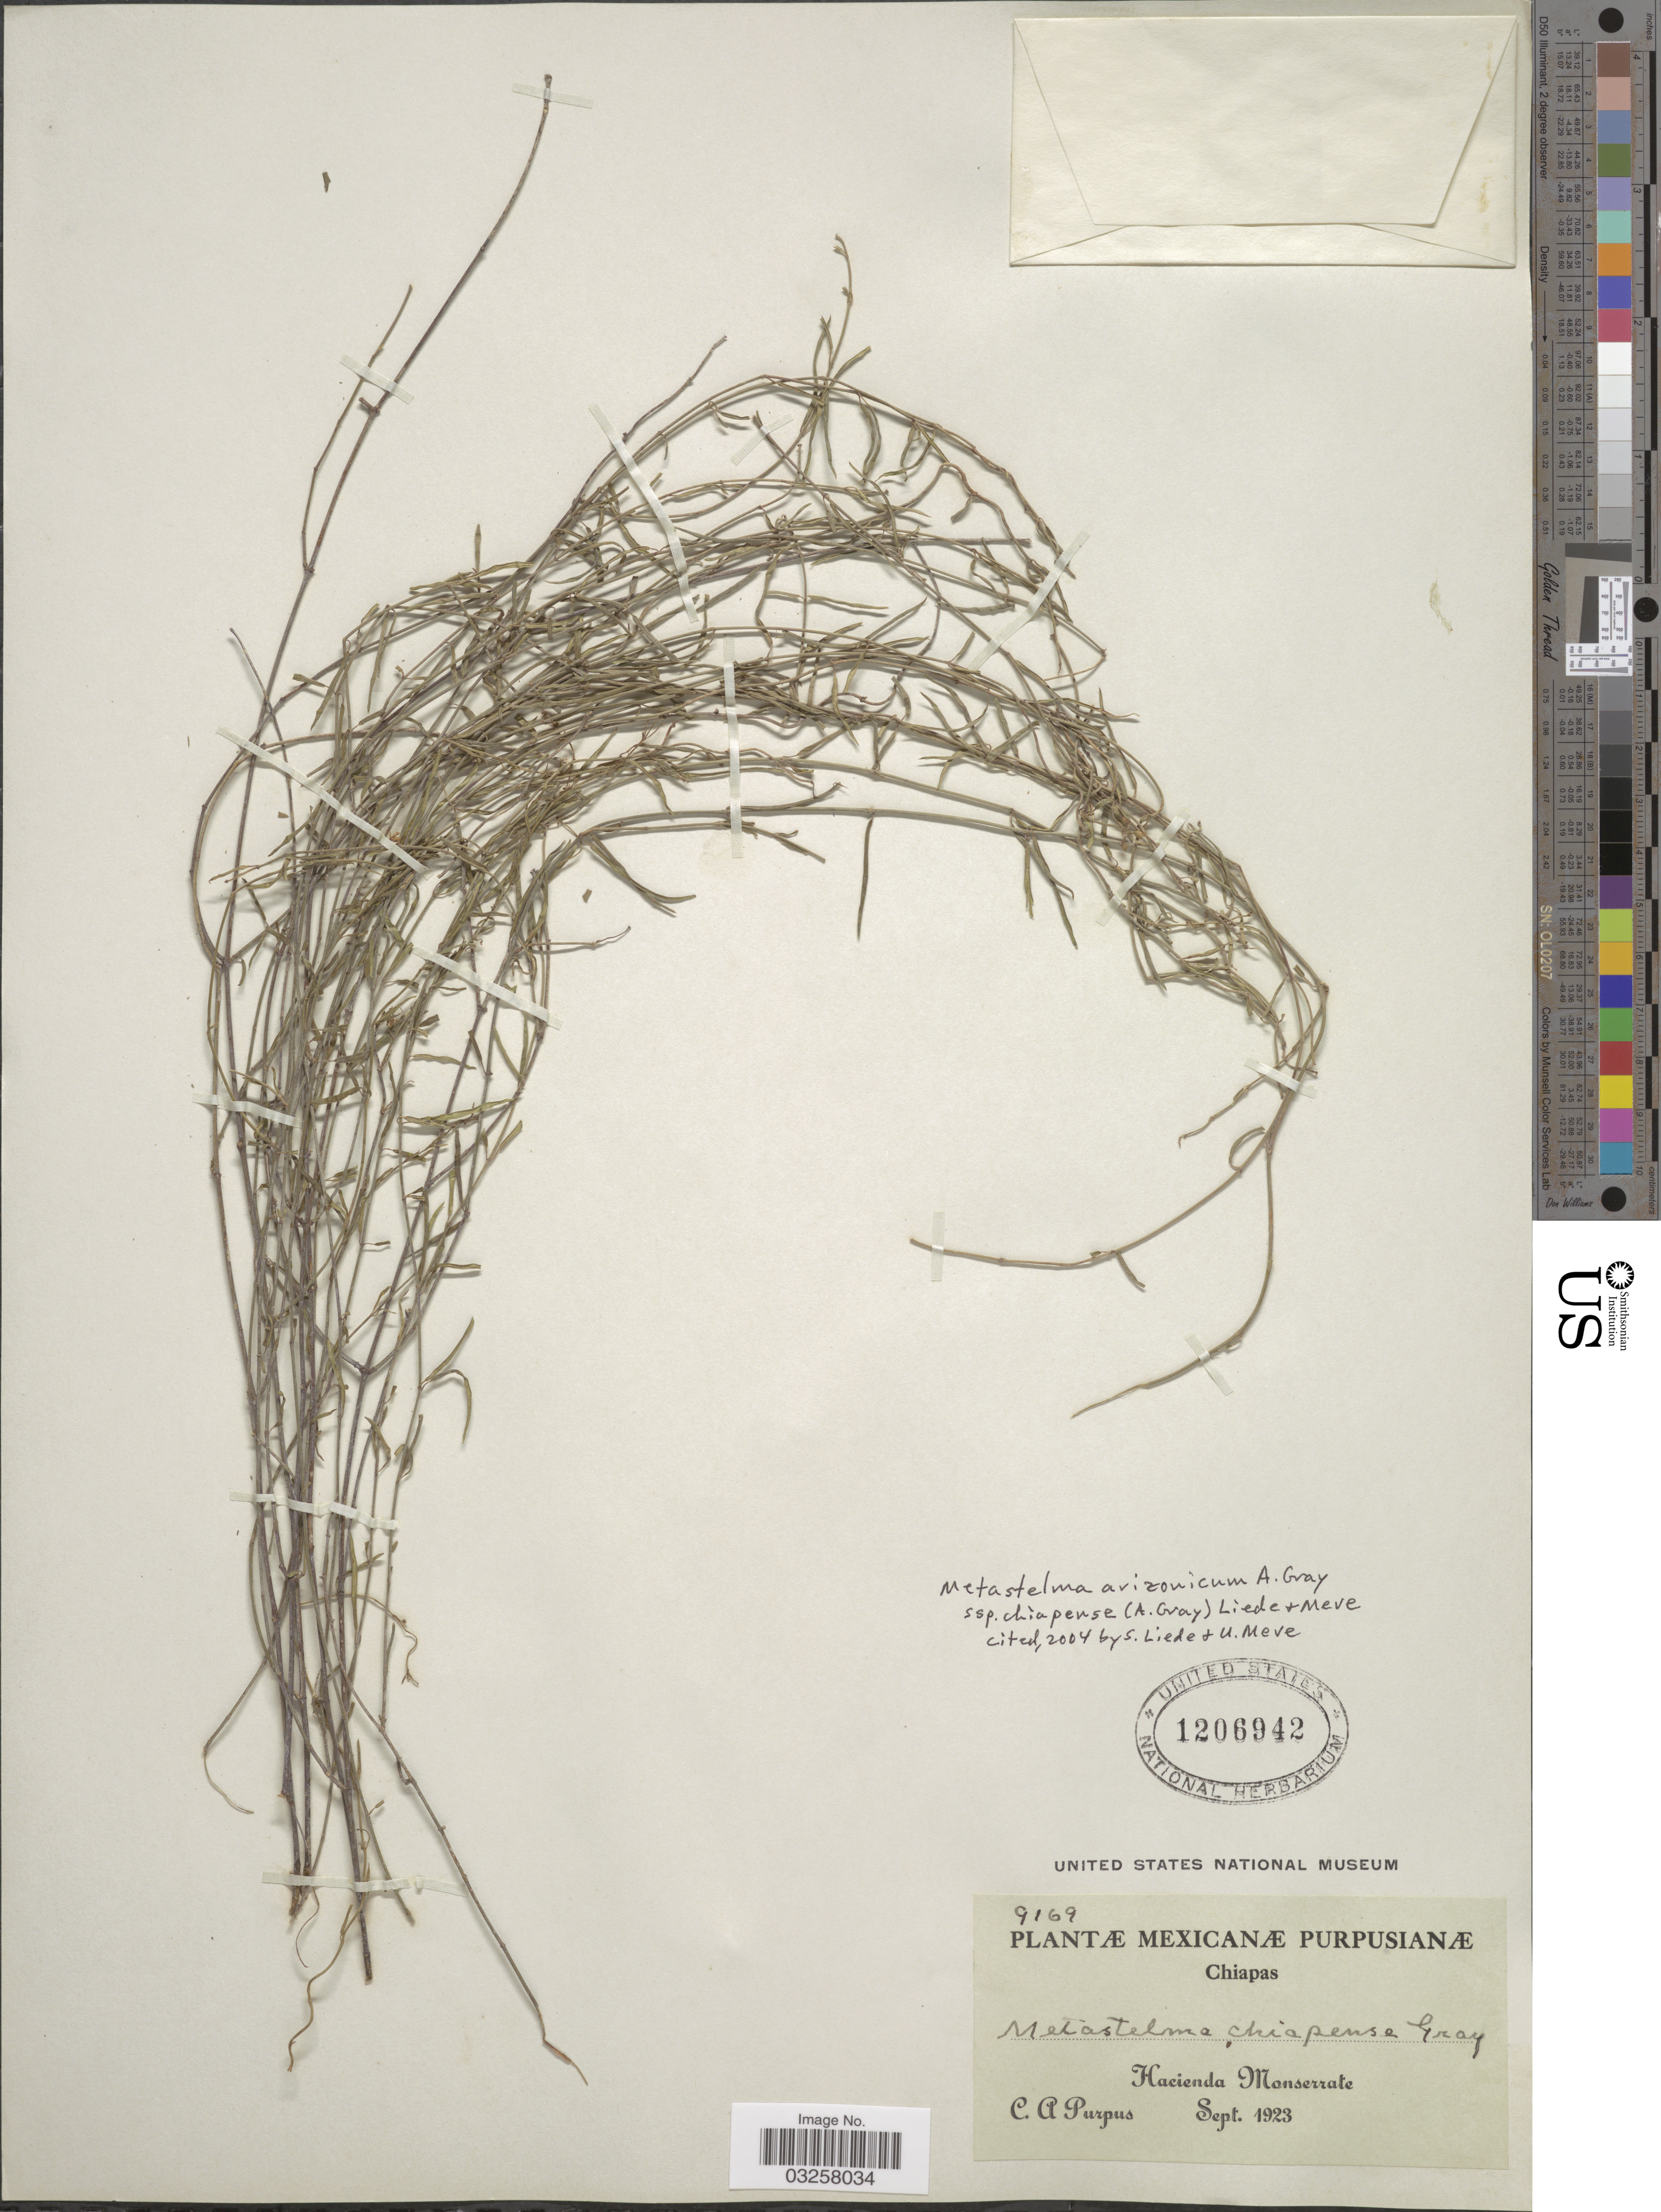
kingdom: Plantae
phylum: Tracheophyta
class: Magnoliopsida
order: Gentianales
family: Apocynaceae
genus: Metastelma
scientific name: Metastelma arizonicum subsp. chiapense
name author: (A. Gray) Liede & Meve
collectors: C. A. Purpus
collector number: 9169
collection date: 1923-09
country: Mexico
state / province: Chiapas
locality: Hacienda Monserrate.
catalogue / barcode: US 1206942